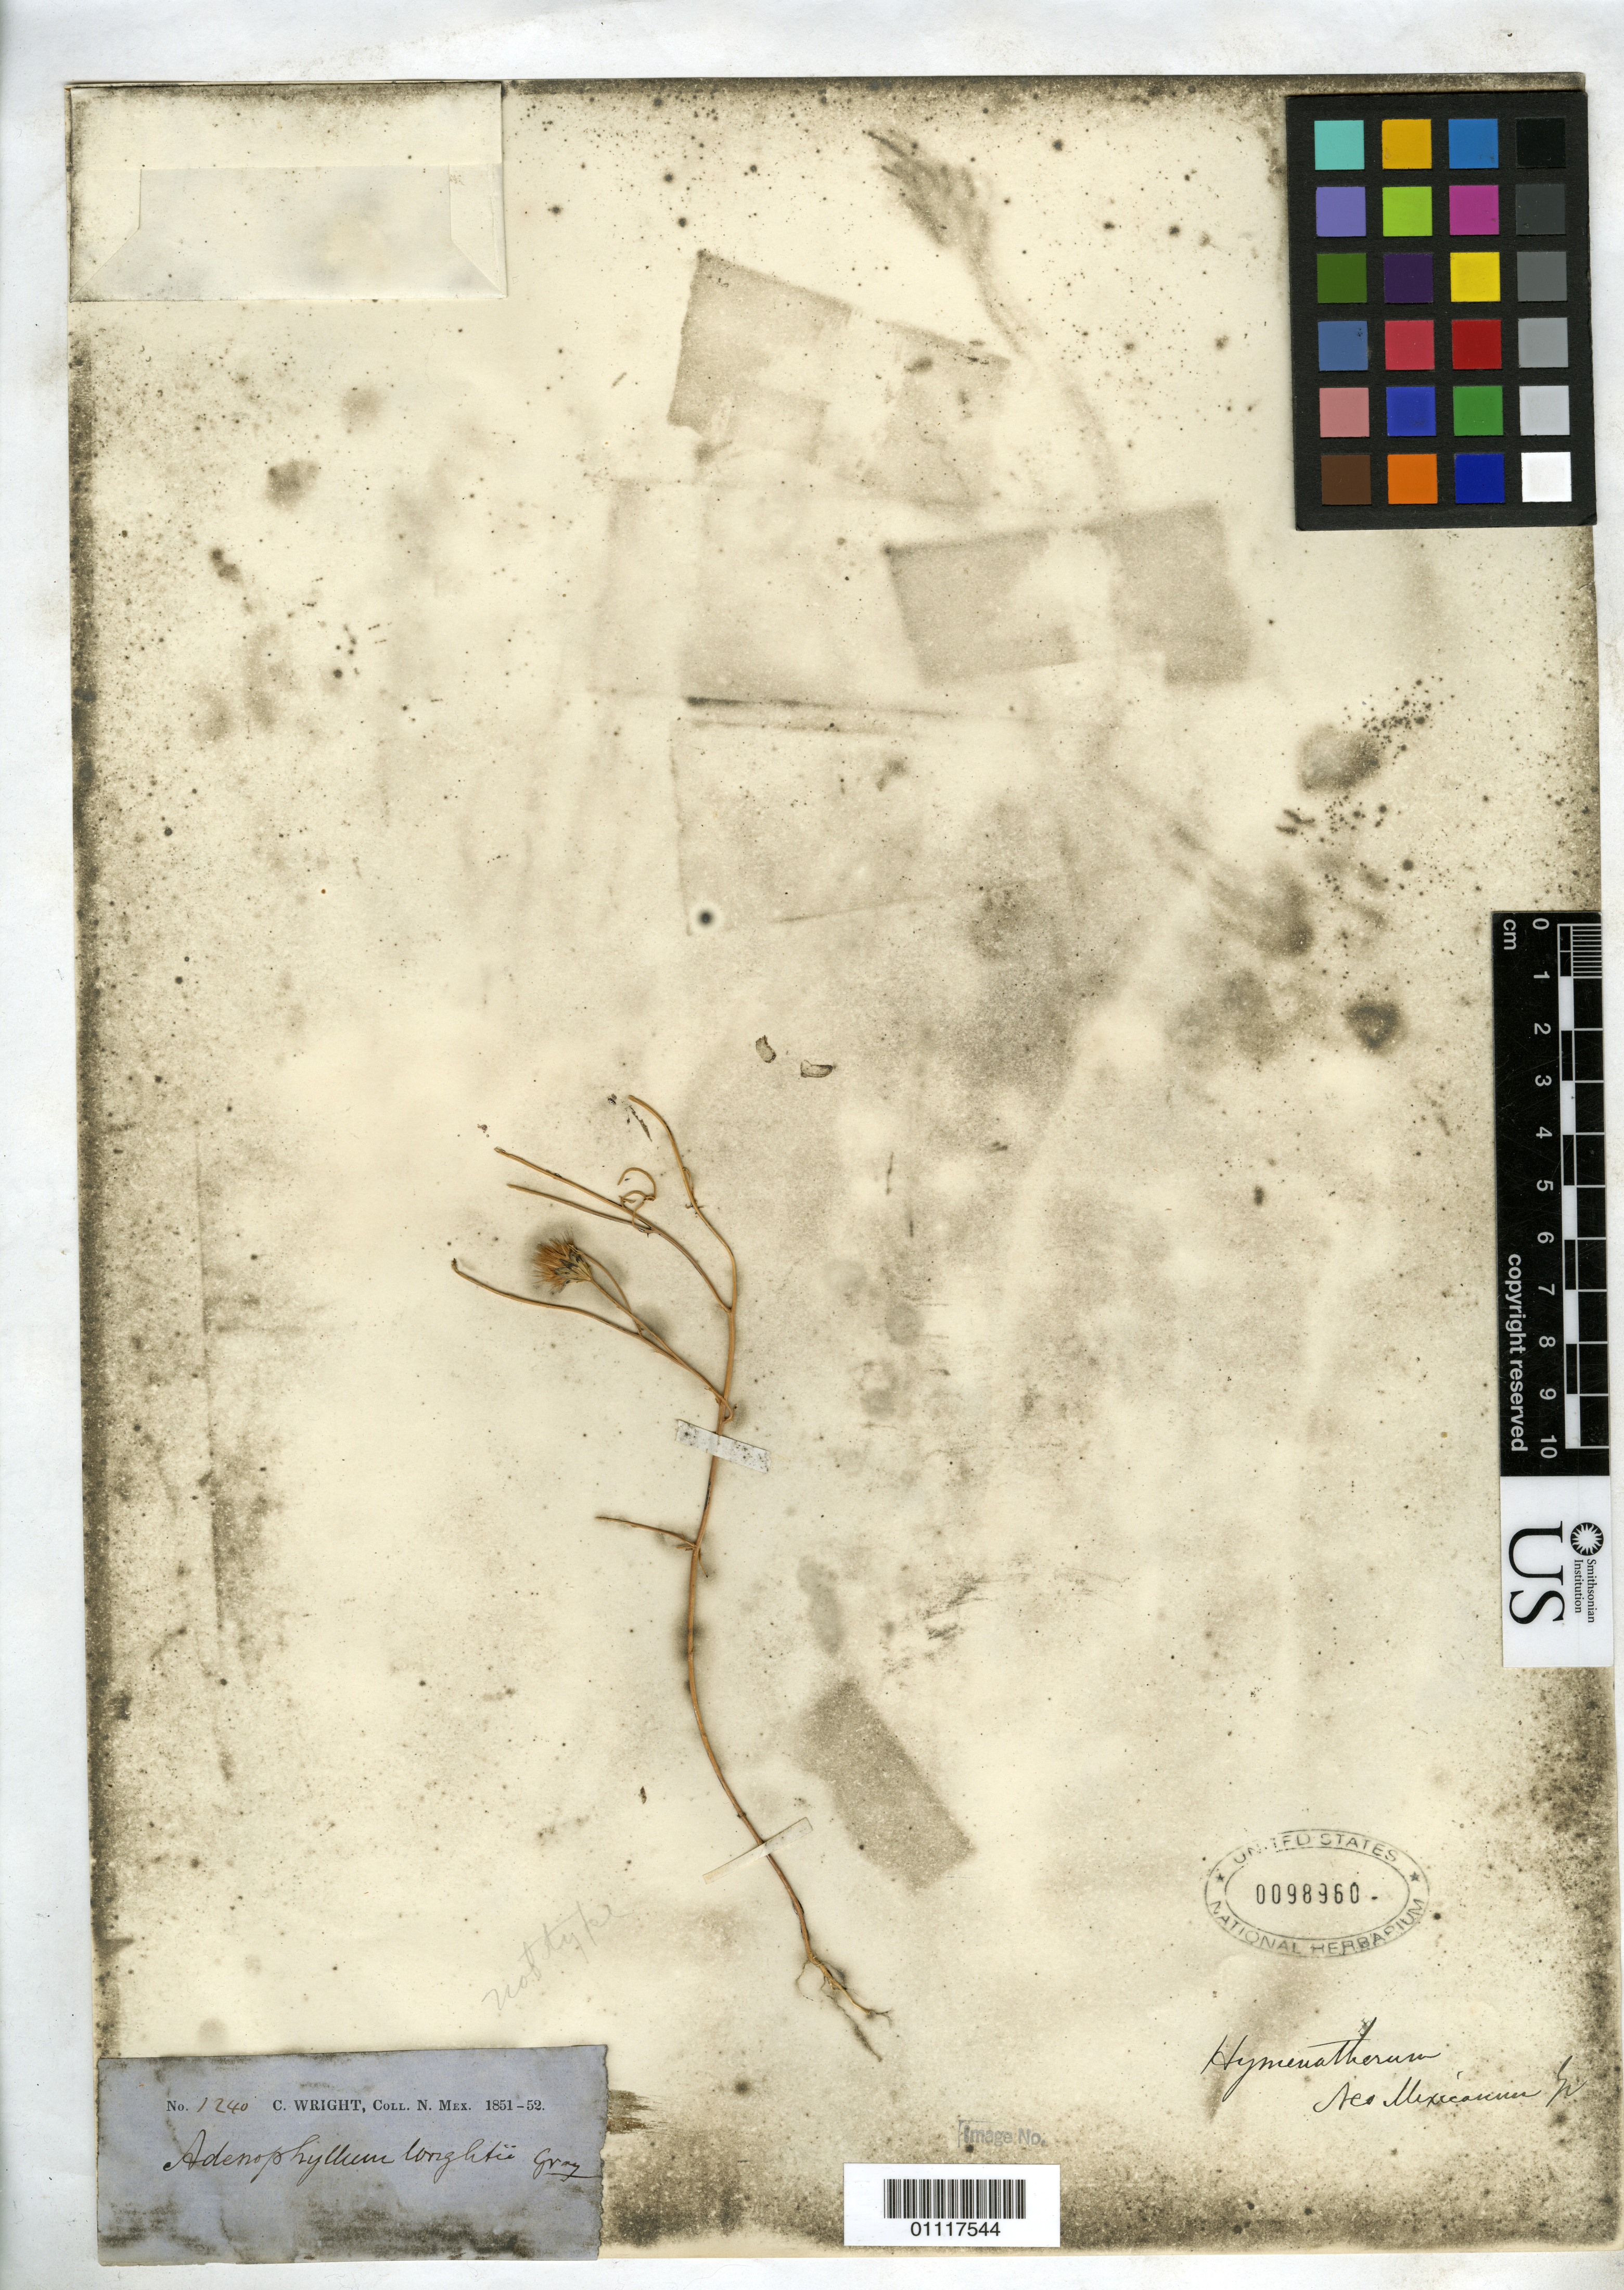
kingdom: Plantae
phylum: Tracheophyta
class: Magnoliopsida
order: Asterales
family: Asteraceae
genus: Adenophyllum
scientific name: Adenophyllum wrightii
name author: A. Gray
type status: Possible Type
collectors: C. Wright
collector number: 1240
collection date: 1851/1852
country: United States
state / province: New Mexico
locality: "N. Mex." [=northern Mexico or New Mexico? either way possibly referring to present-day Arizona or Texas]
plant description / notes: Protologue cites Wright 1280.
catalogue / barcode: US 98960